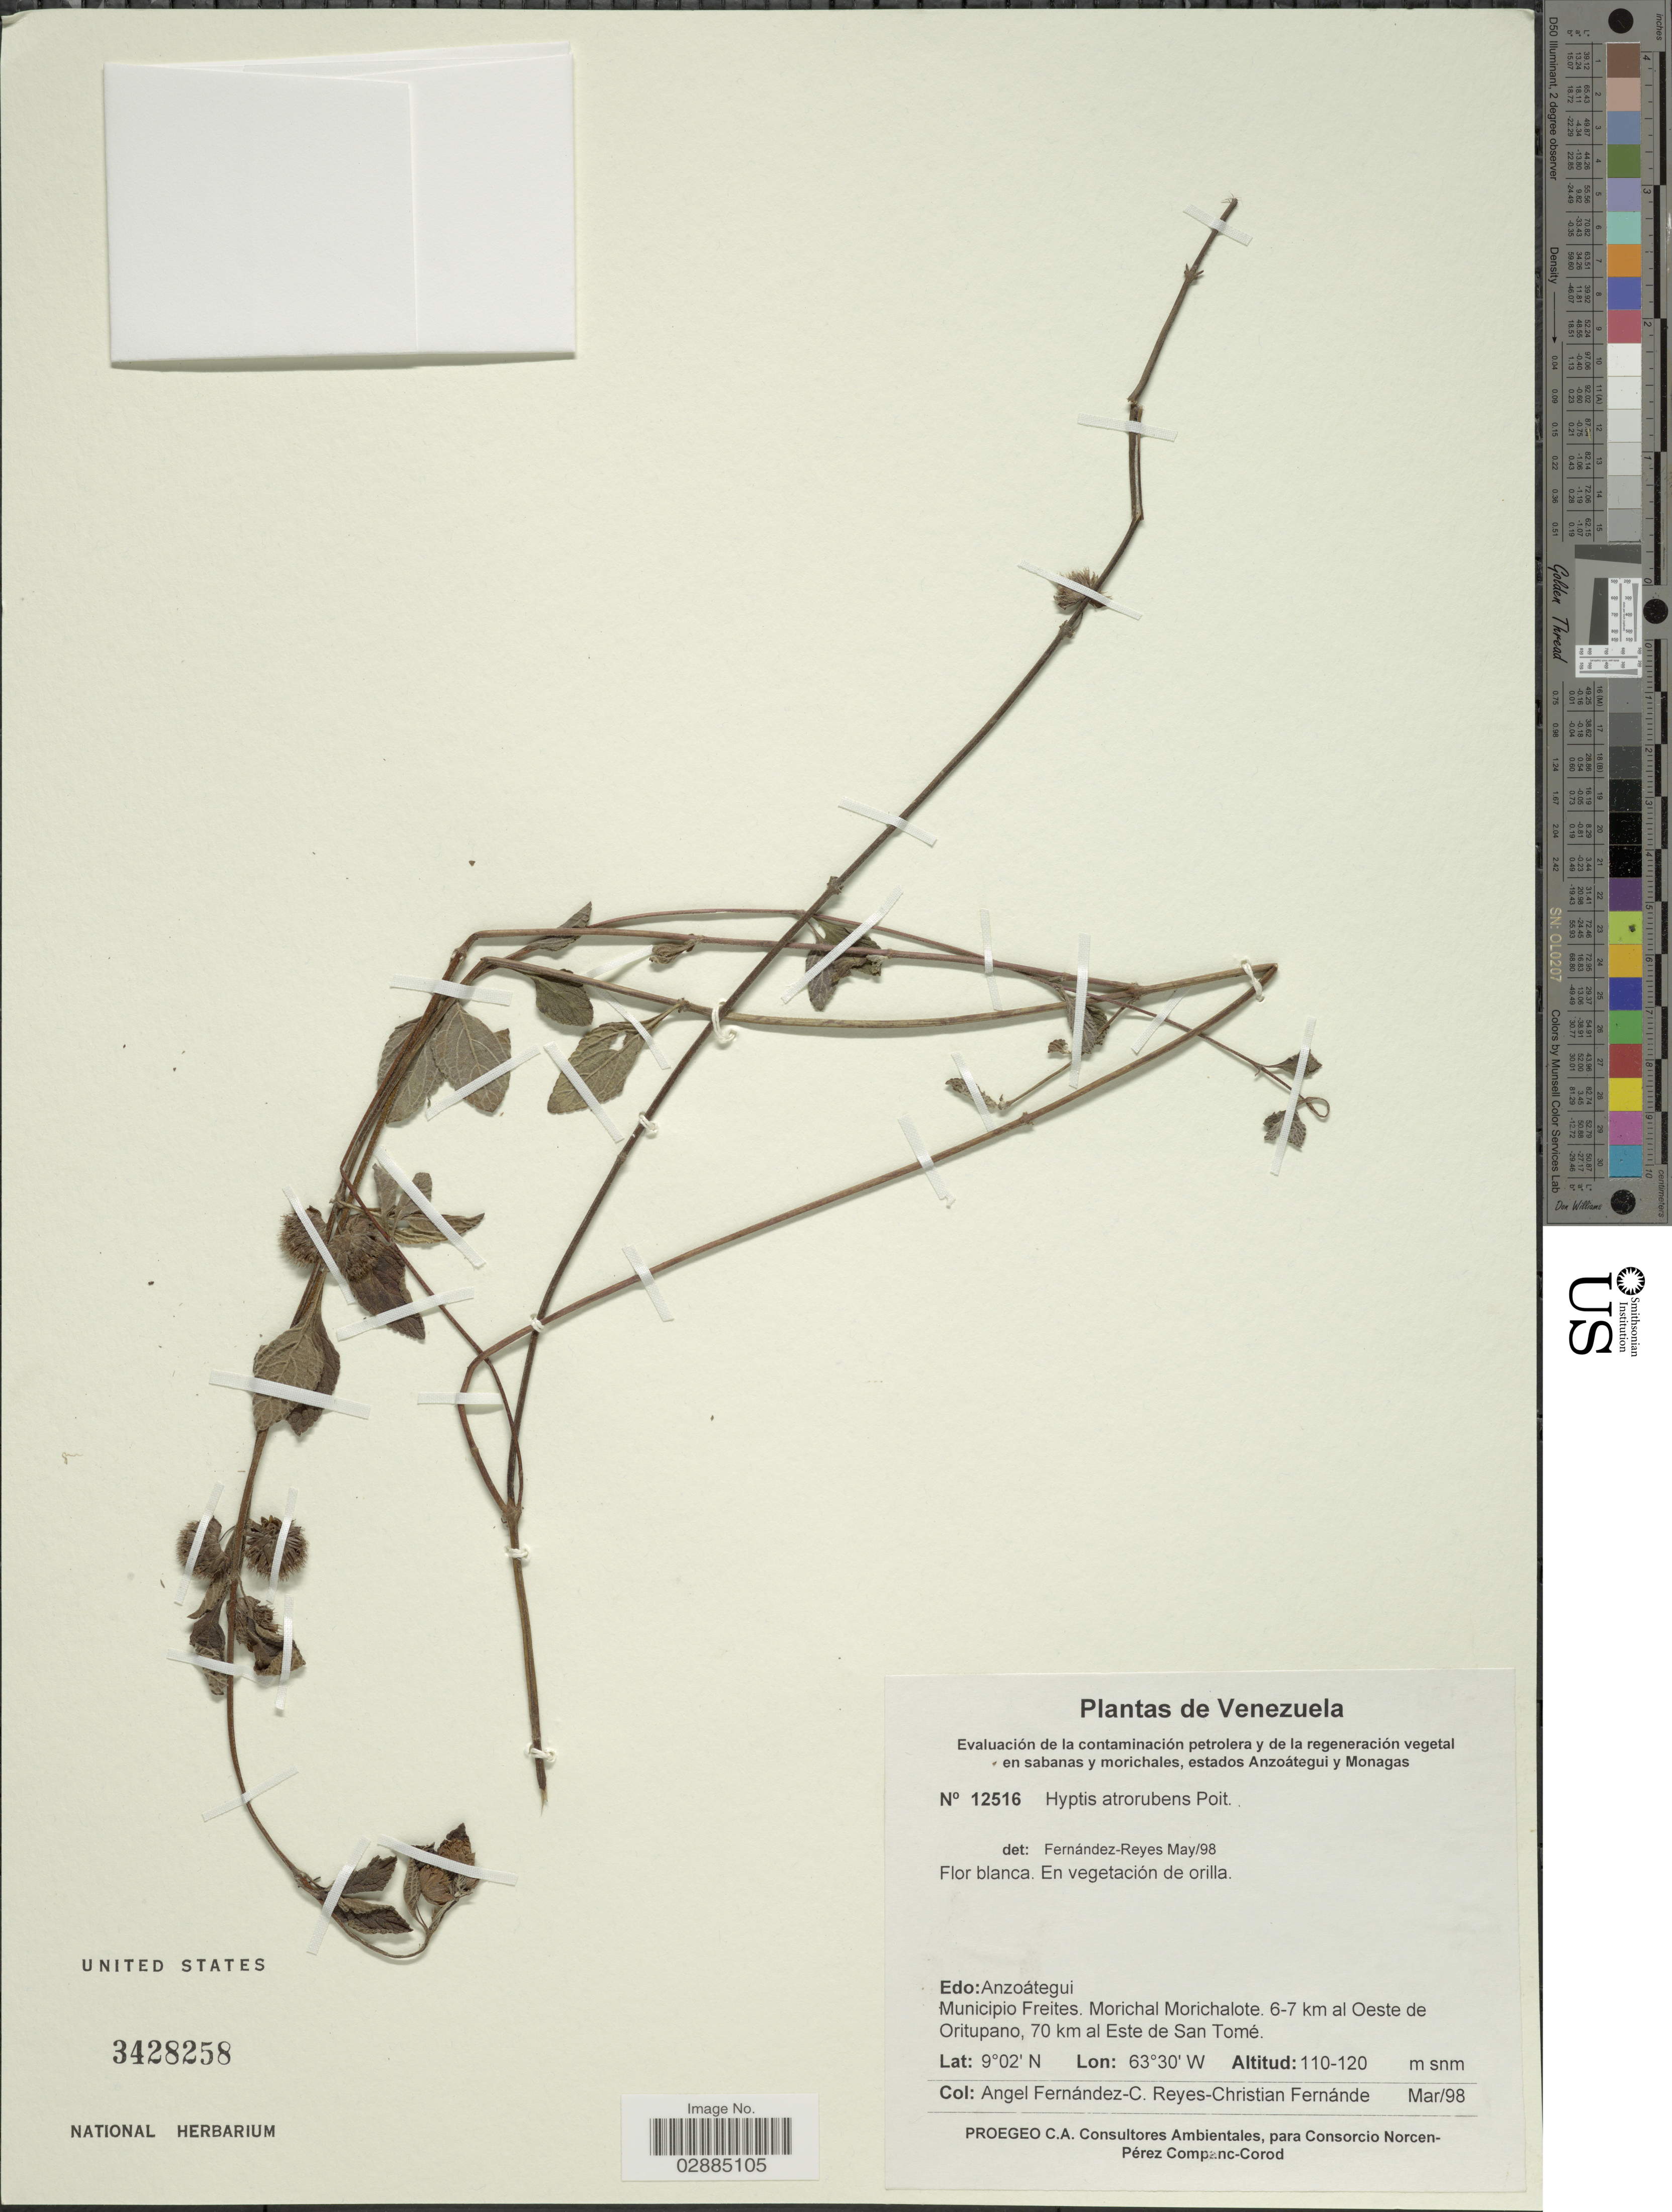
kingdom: Plantae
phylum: Tracheophyta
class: Magnoliopsida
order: Lamiales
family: Lamiaceae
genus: Hyptis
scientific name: Hyptis atrorubens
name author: Poit.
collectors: Á. Fernández & F. Reyes-Chrisian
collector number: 12516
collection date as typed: Transcribed d/m/y: /3/98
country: Venezuela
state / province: Anzoategui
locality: Municipio Freites, Morichal Morichalote, 6-7 km al Oeste de Oritupano, 70 km al Este de San Tomé.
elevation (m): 110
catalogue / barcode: US 3428258